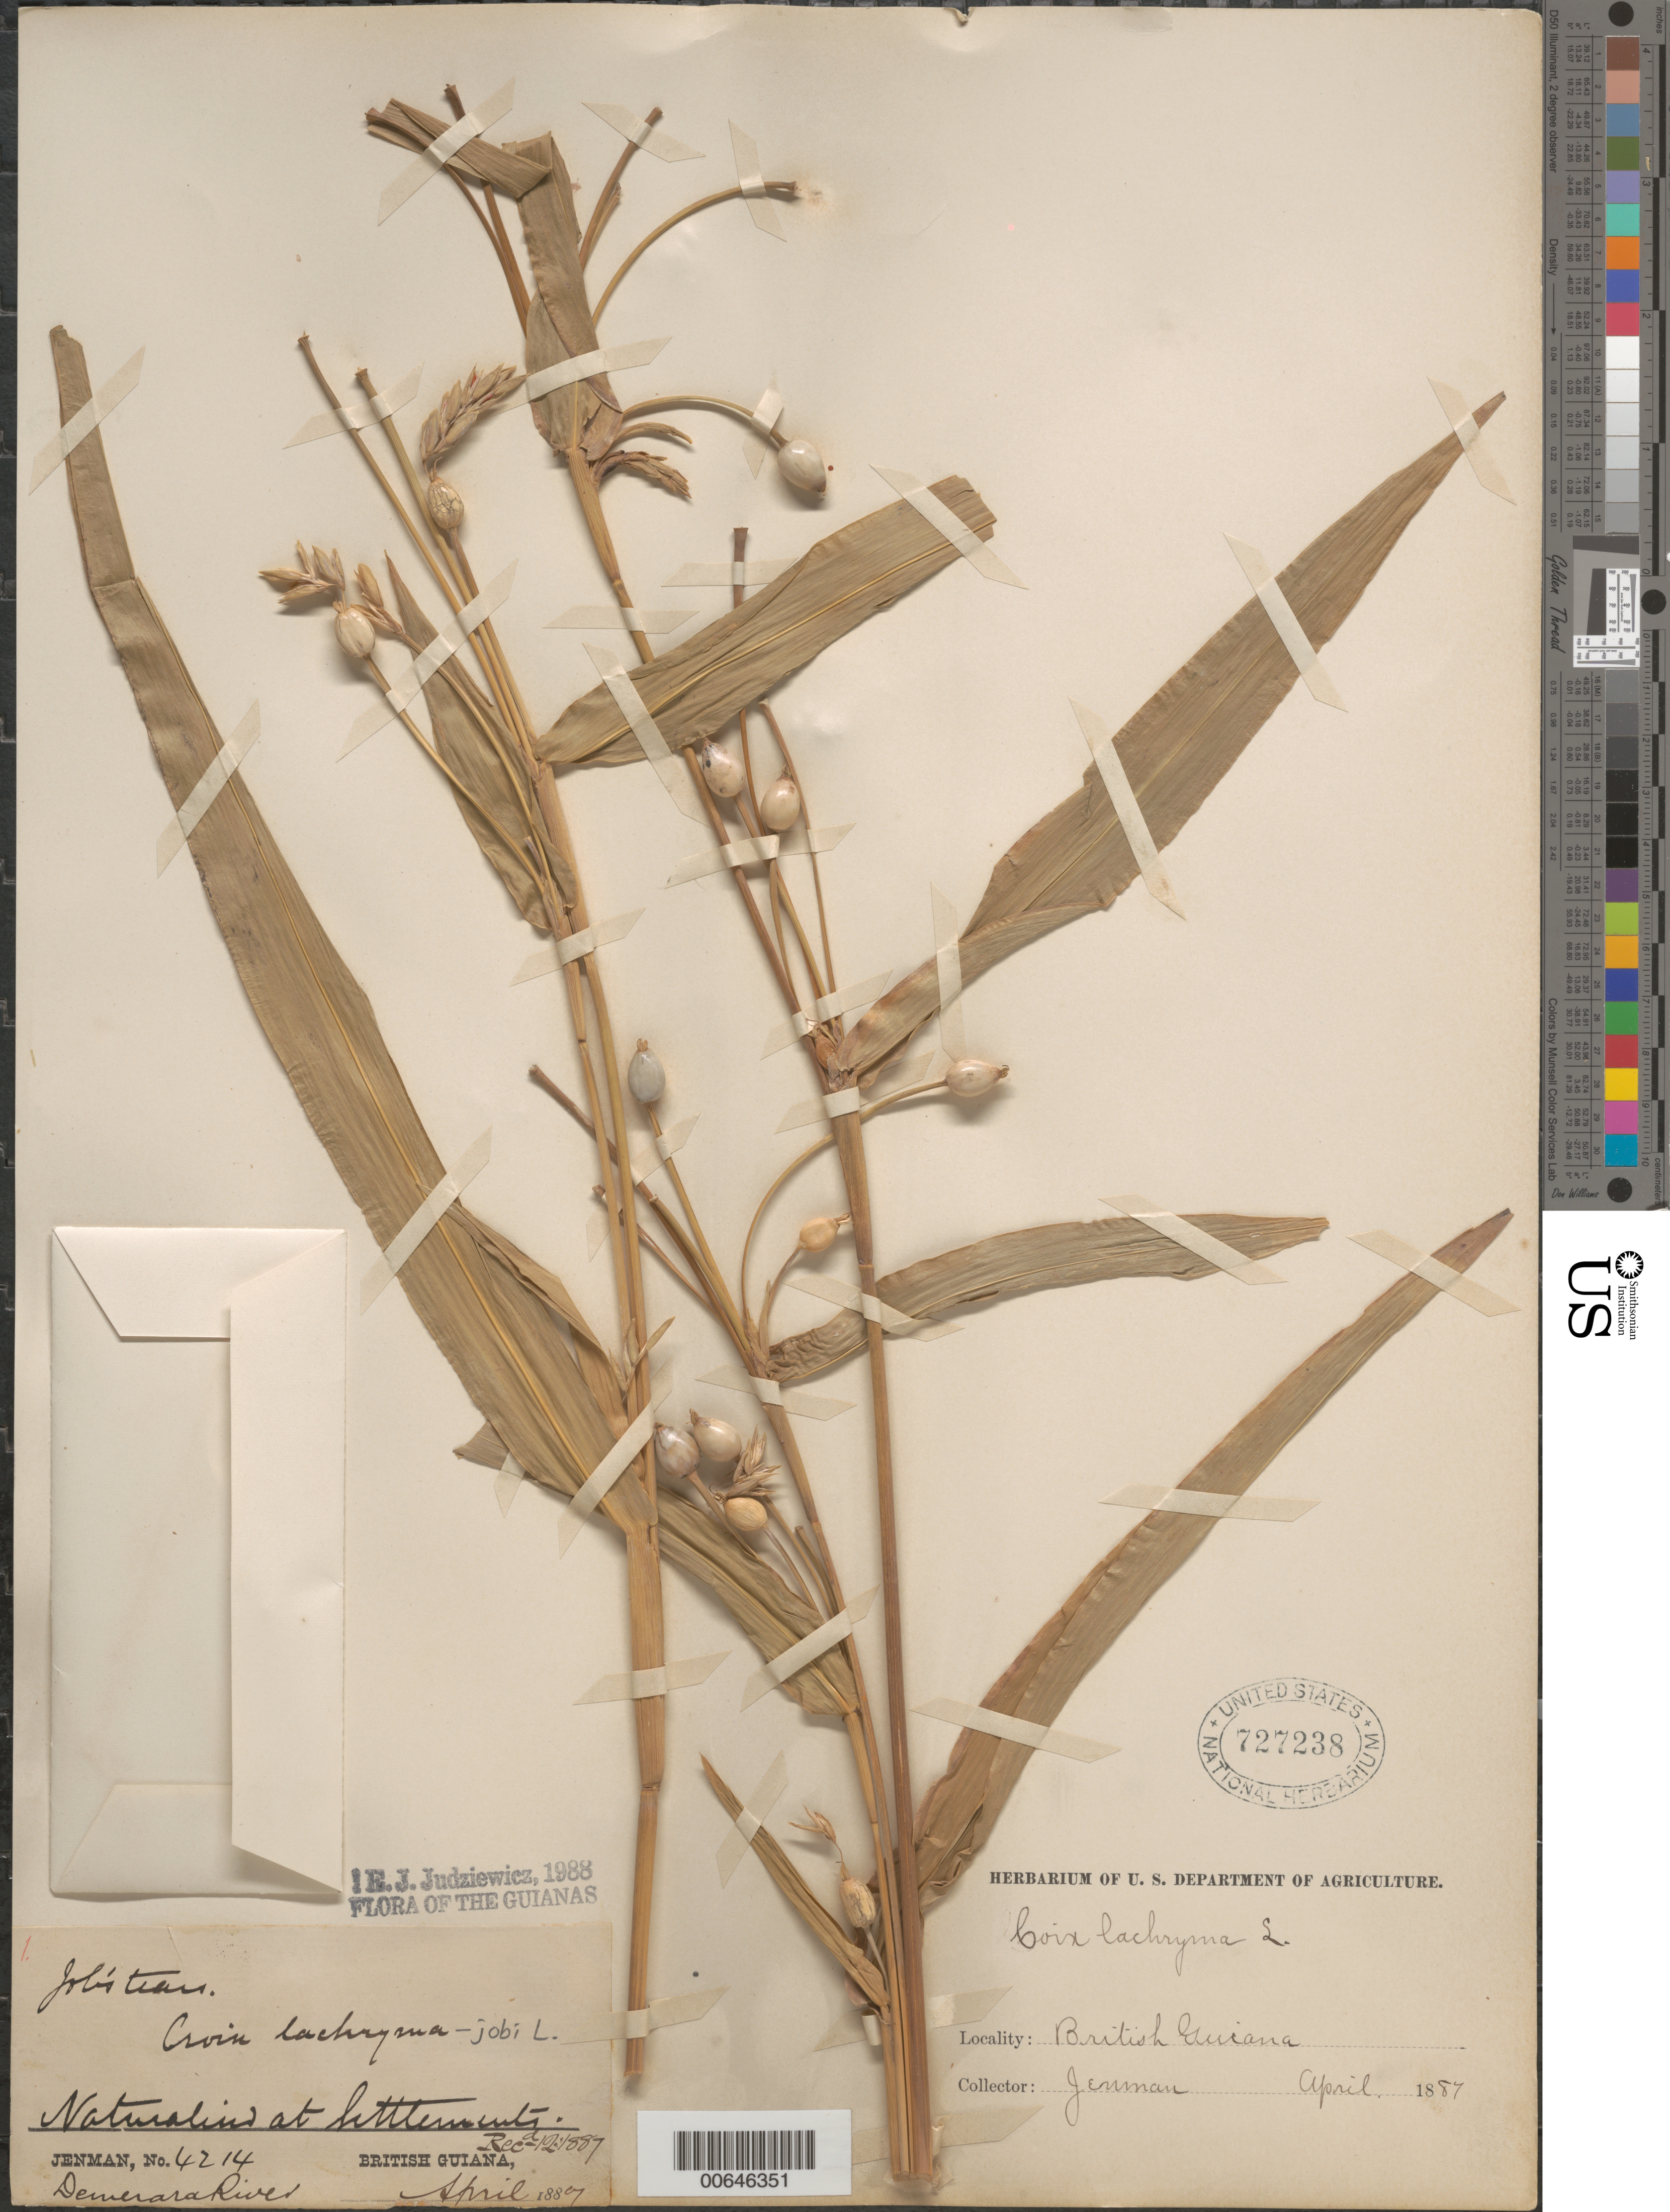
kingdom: Plantae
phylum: Tracheophyta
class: Liliopsida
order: Poales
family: Poaceae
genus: Coix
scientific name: Coix lacryma-jobi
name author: L.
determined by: Judziewicz, E. J.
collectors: G. S. Jenman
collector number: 4214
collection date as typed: April 1887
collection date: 1887-04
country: Guyana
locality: Demerara R.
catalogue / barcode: US 727238